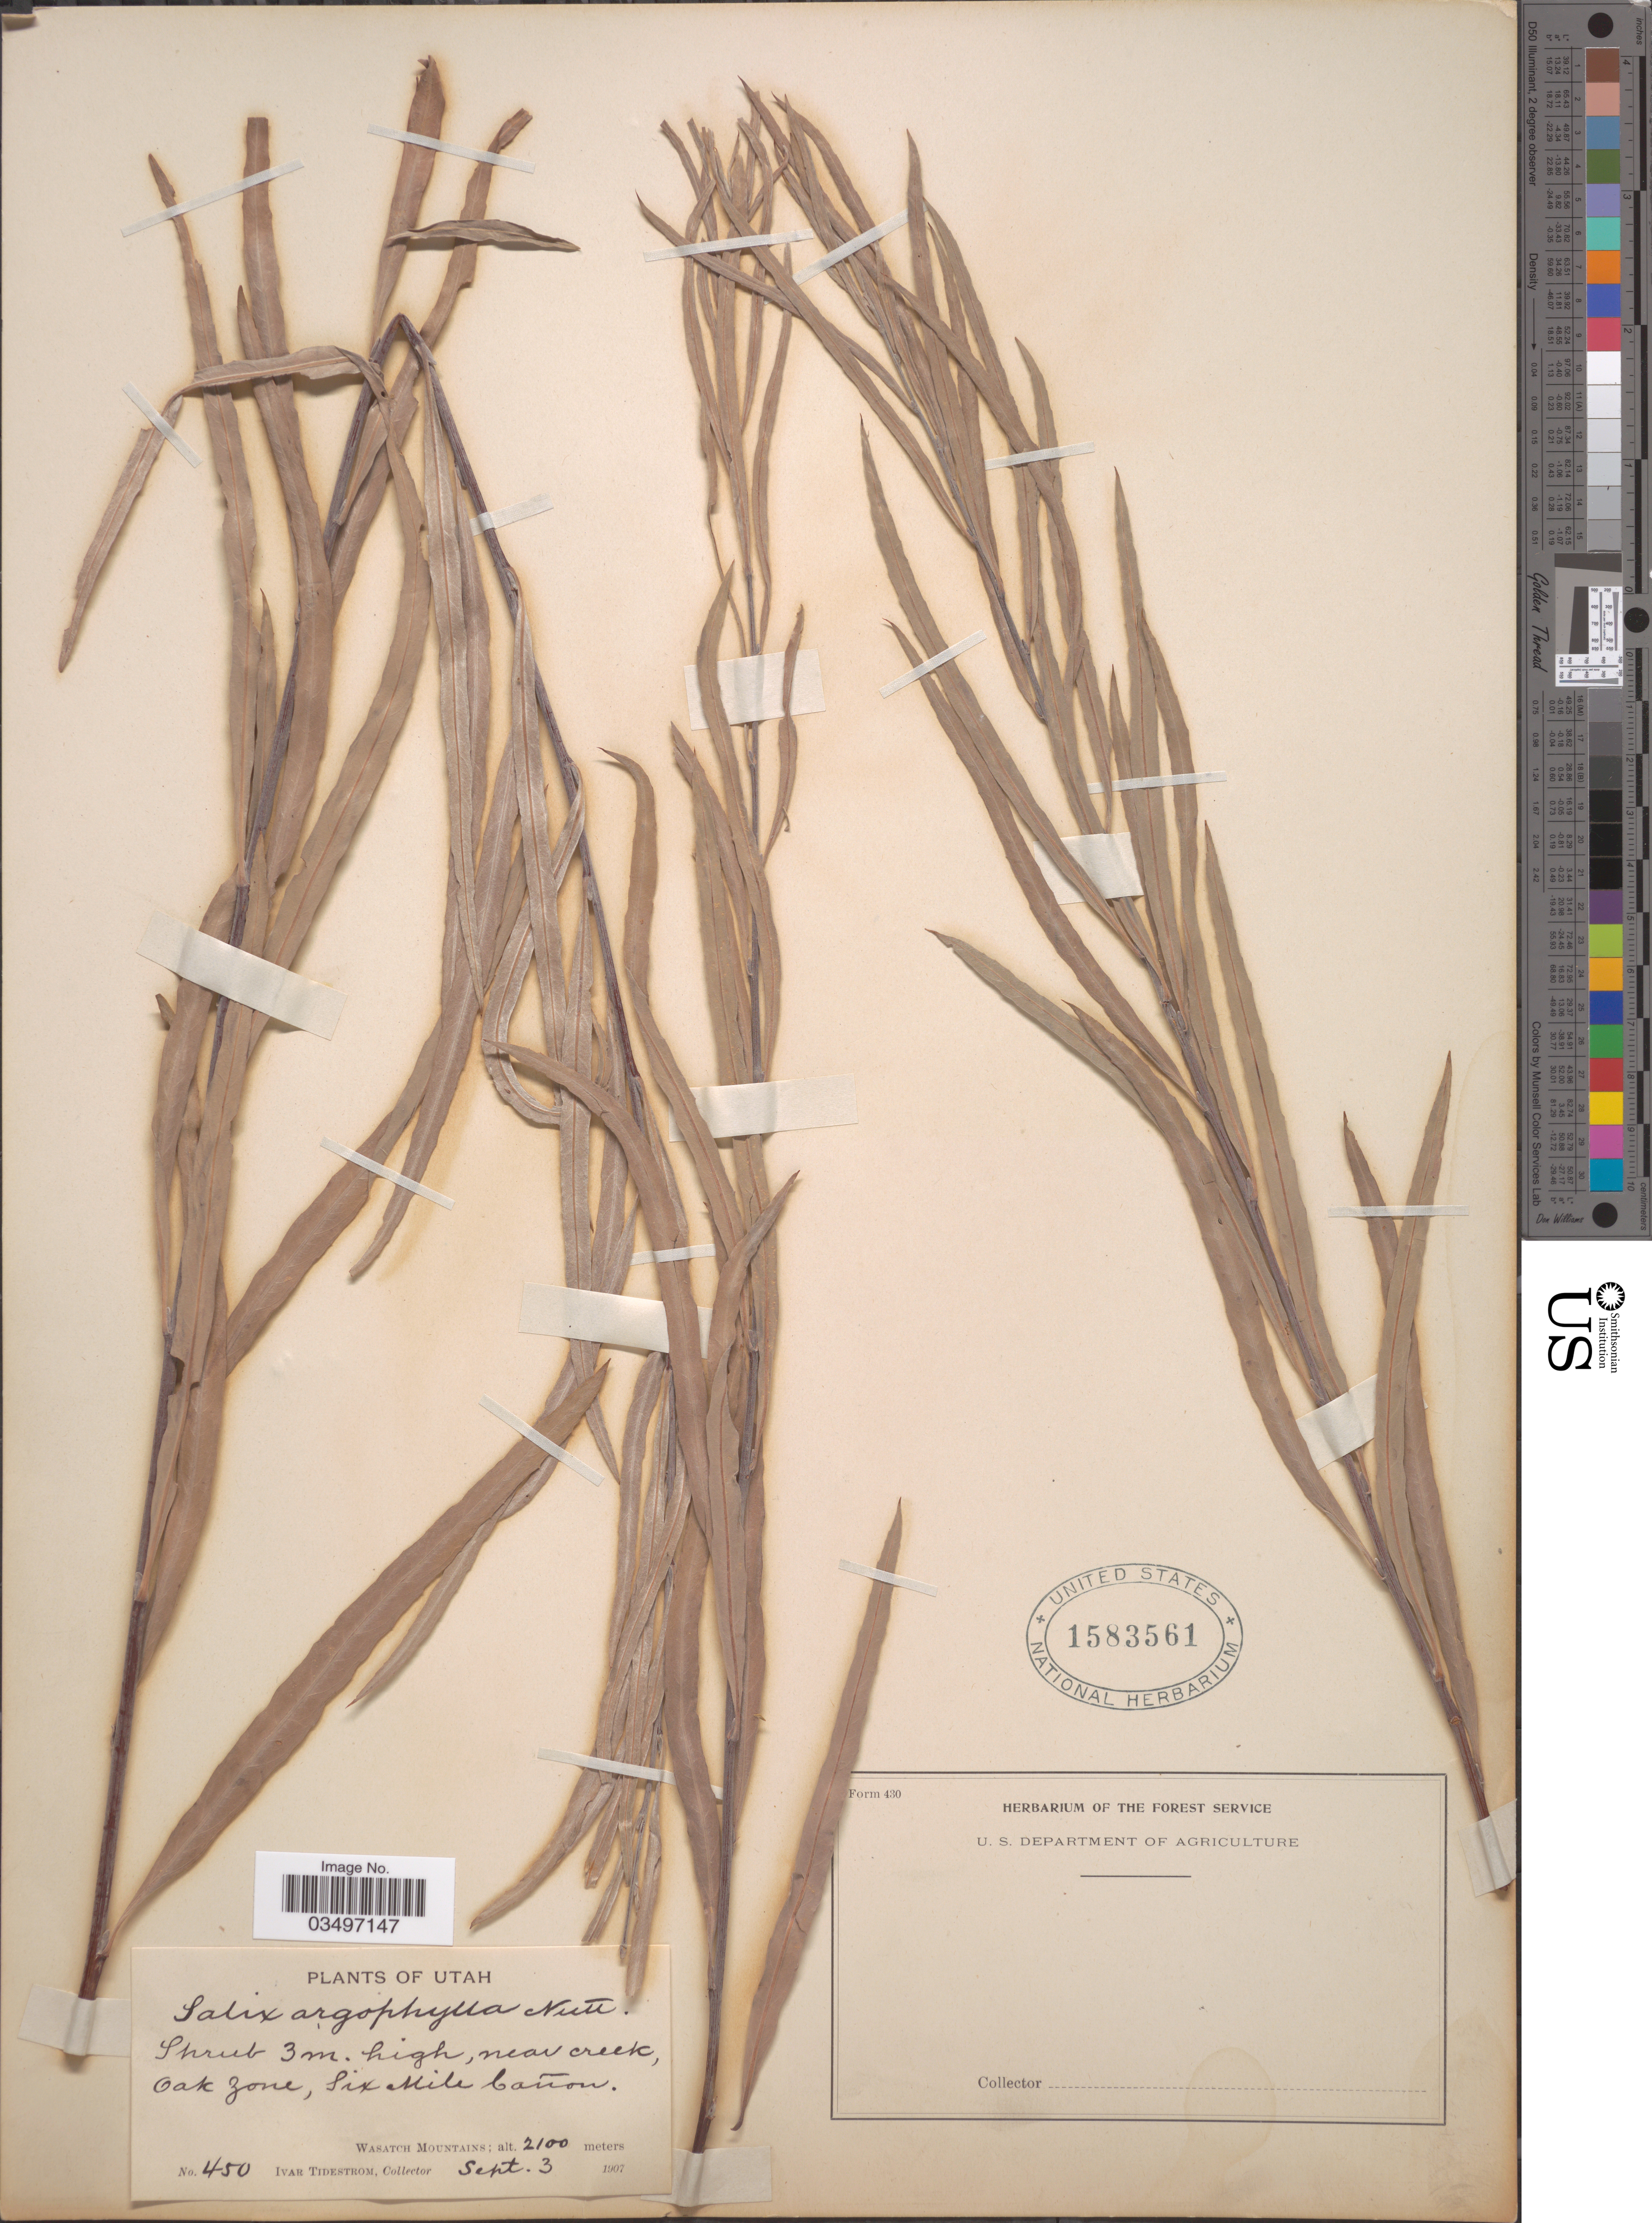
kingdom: Plantae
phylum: Tracheophyta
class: Magnoliopsida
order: Malpighiales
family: Salicaceae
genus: Salix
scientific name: Salix exigua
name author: Nutt.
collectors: I. F. Tidestrom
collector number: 450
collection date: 1907-09-03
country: United States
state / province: Utah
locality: Near creek, Oak Zone, Six Mile Cañon. Wasatch Mountains.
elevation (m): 2100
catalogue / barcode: US 1583561